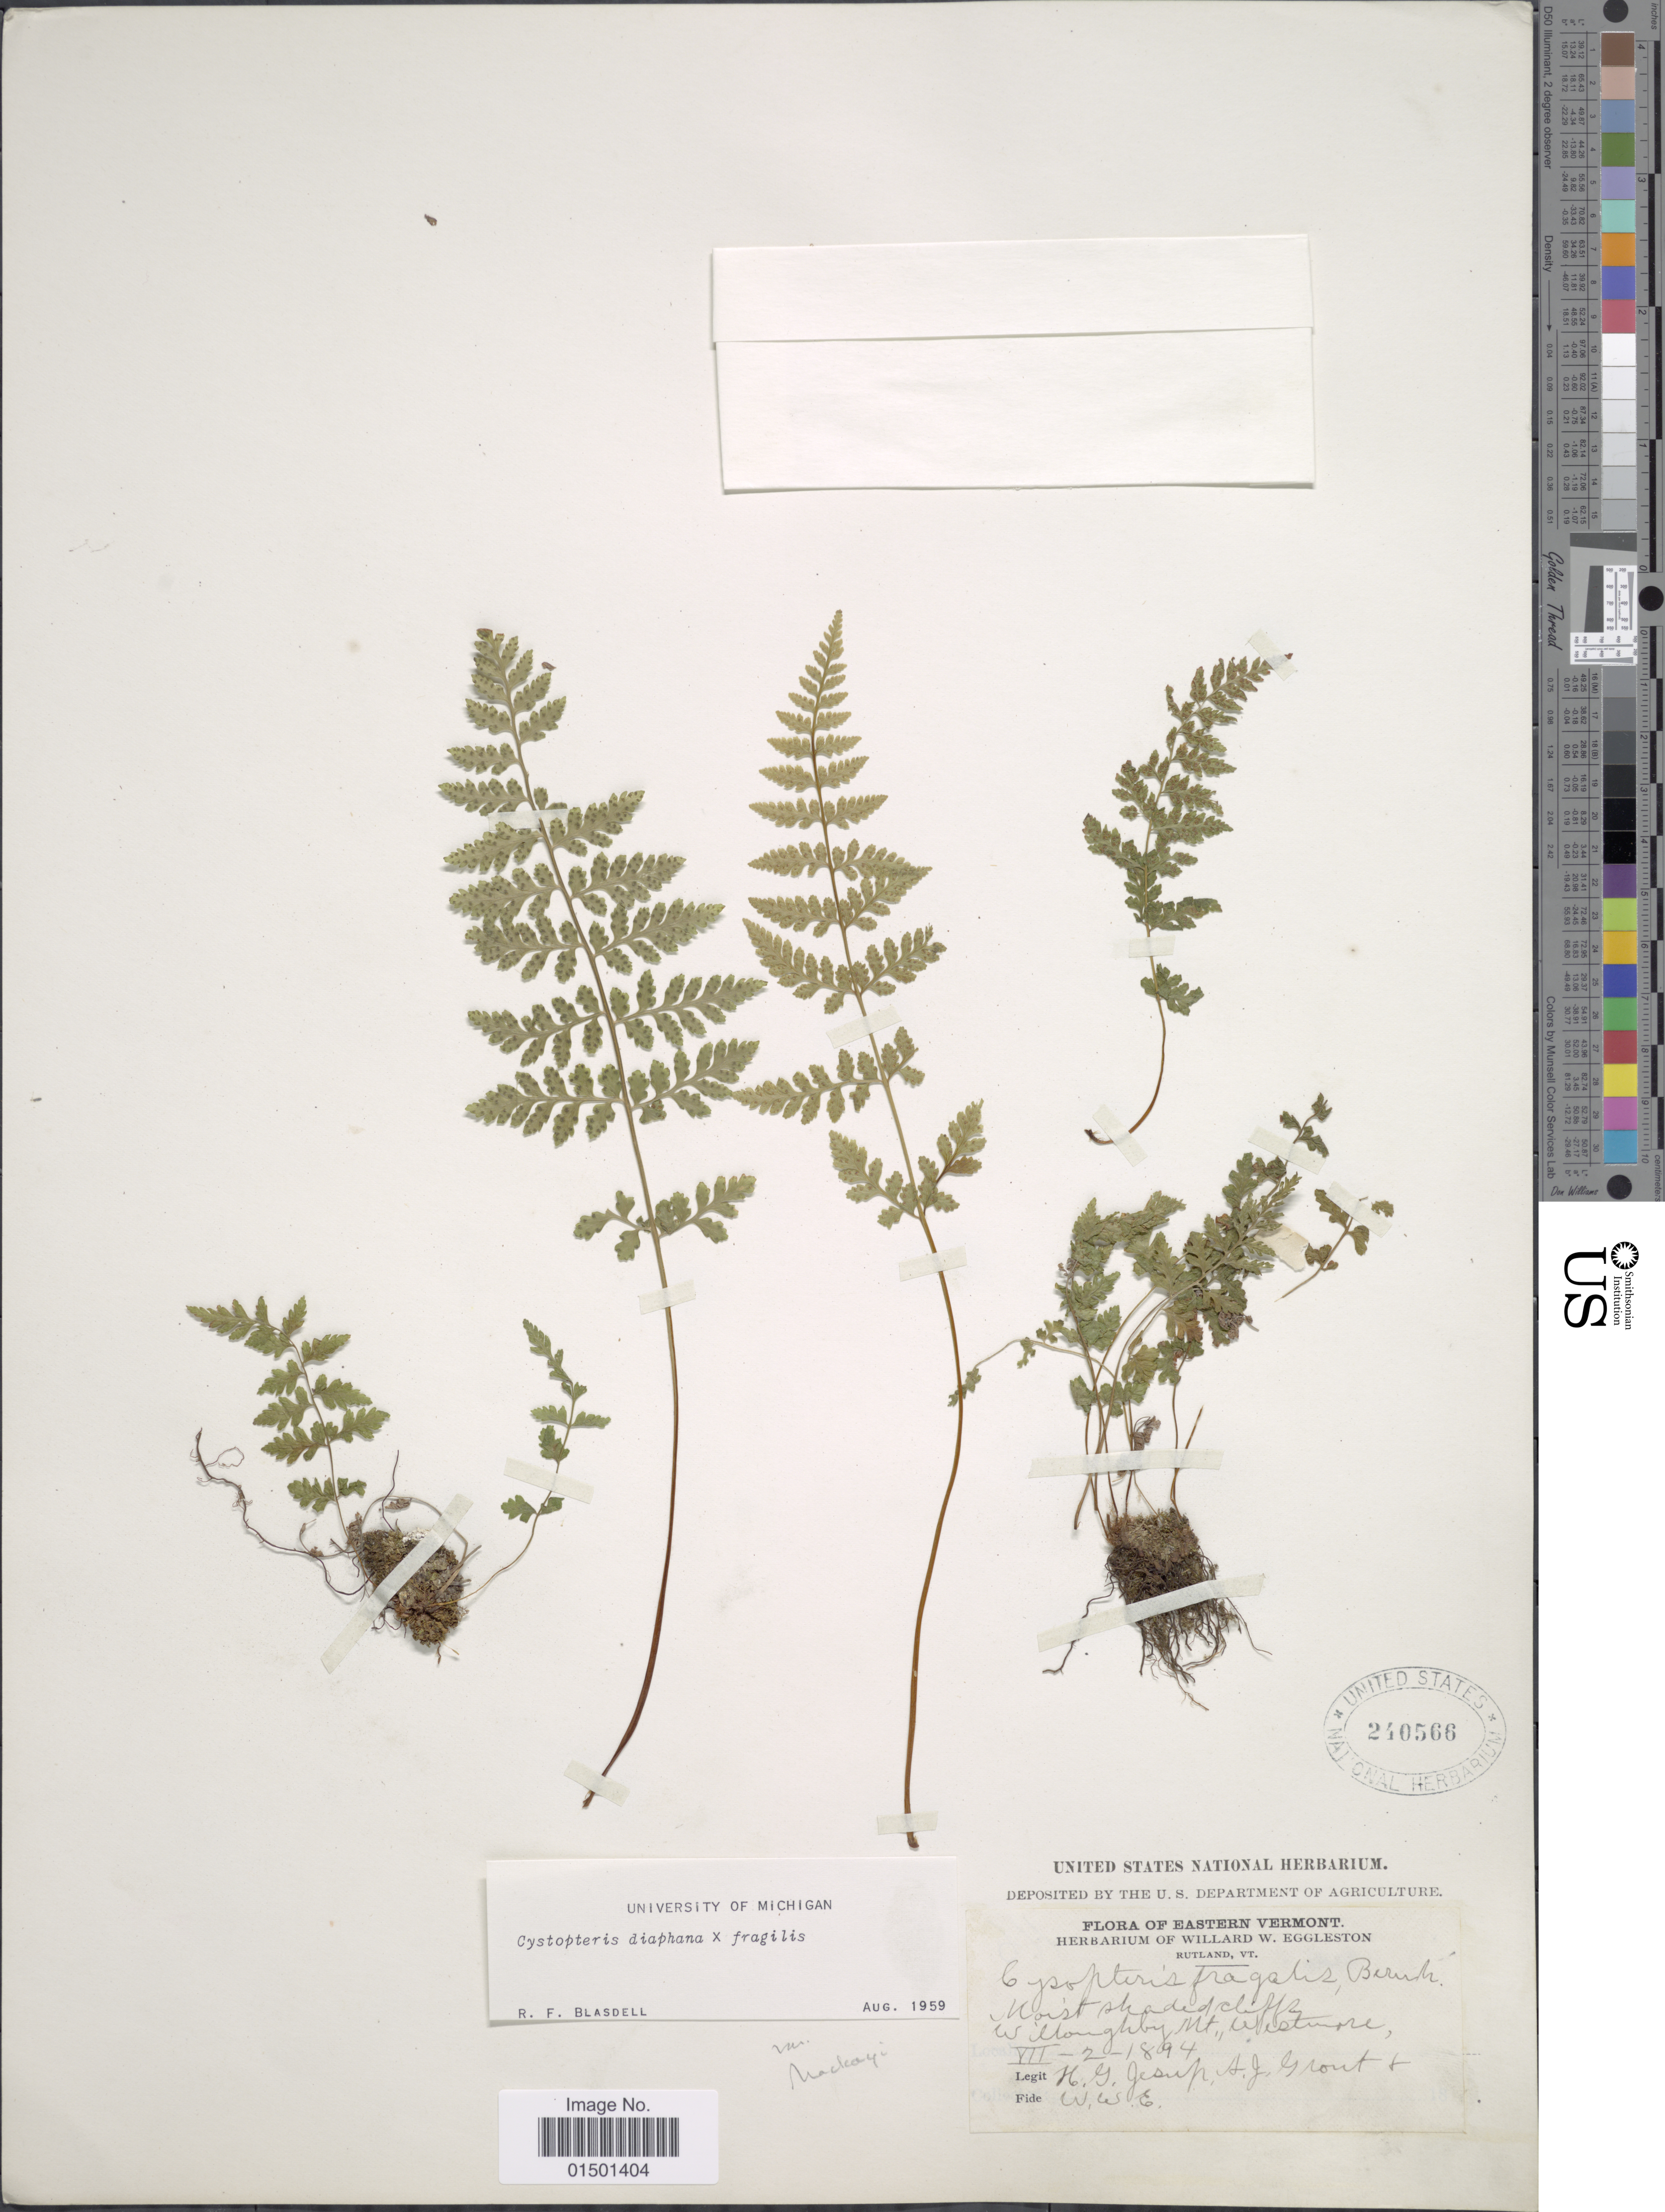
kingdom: Plantae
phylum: Tracheophyta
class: Polypodiopsida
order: Polypodiales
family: Cystopteridaceae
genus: Cystopteris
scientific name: Cystopteris diaphana x C. fragilis (L.) Bernh.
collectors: H. Jesup, A. Grant & W. W. Eggleston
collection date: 1894-07-02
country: United States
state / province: Vermont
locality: Eastern Vermont, Rutland, Willoughby Mt., Westmore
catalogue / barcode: US 240566